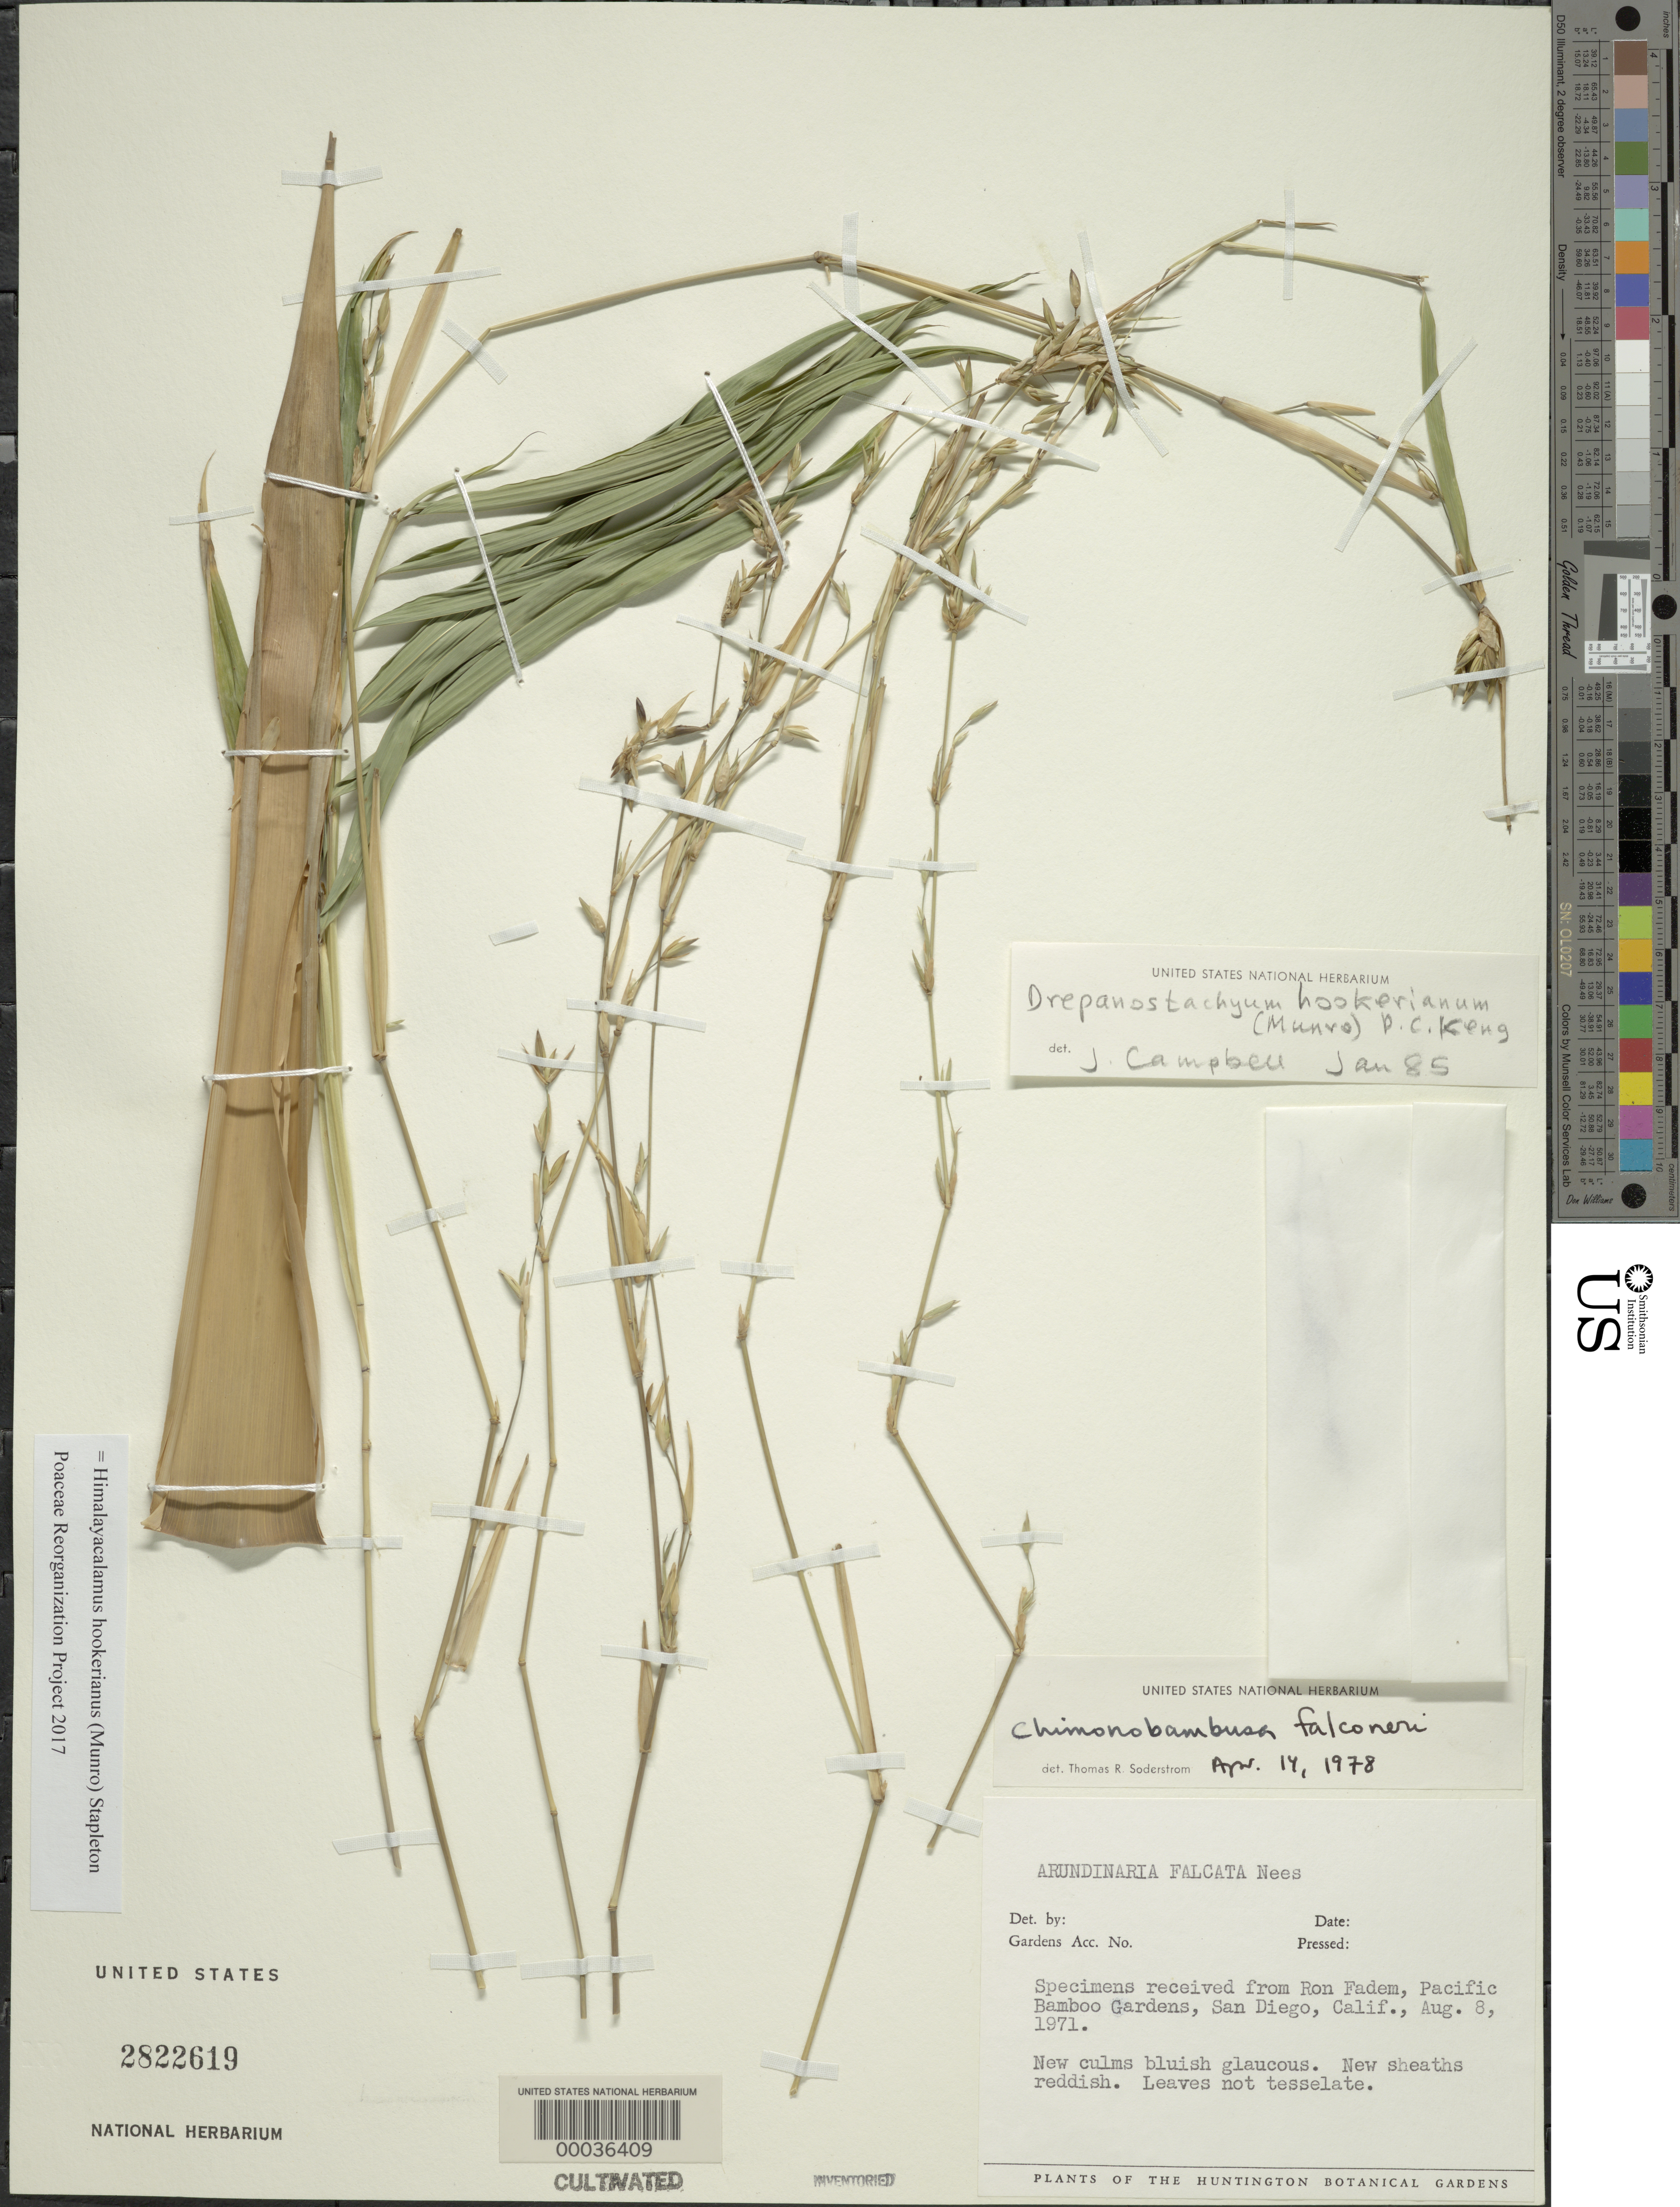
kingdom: Plantae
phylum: Tracheophyta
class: Liliopsida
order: Poales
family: Poaceae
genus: Drepanostachyum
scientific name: Drepanostachyum hookerianum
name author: (Munro) Keng f.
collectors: R. B. Faden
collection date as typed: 08 Aug 1971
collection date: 1971-08-08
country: United States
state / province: California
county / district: San Diego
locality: San diego, pacific bamboo gardens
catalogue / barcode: US 2822619